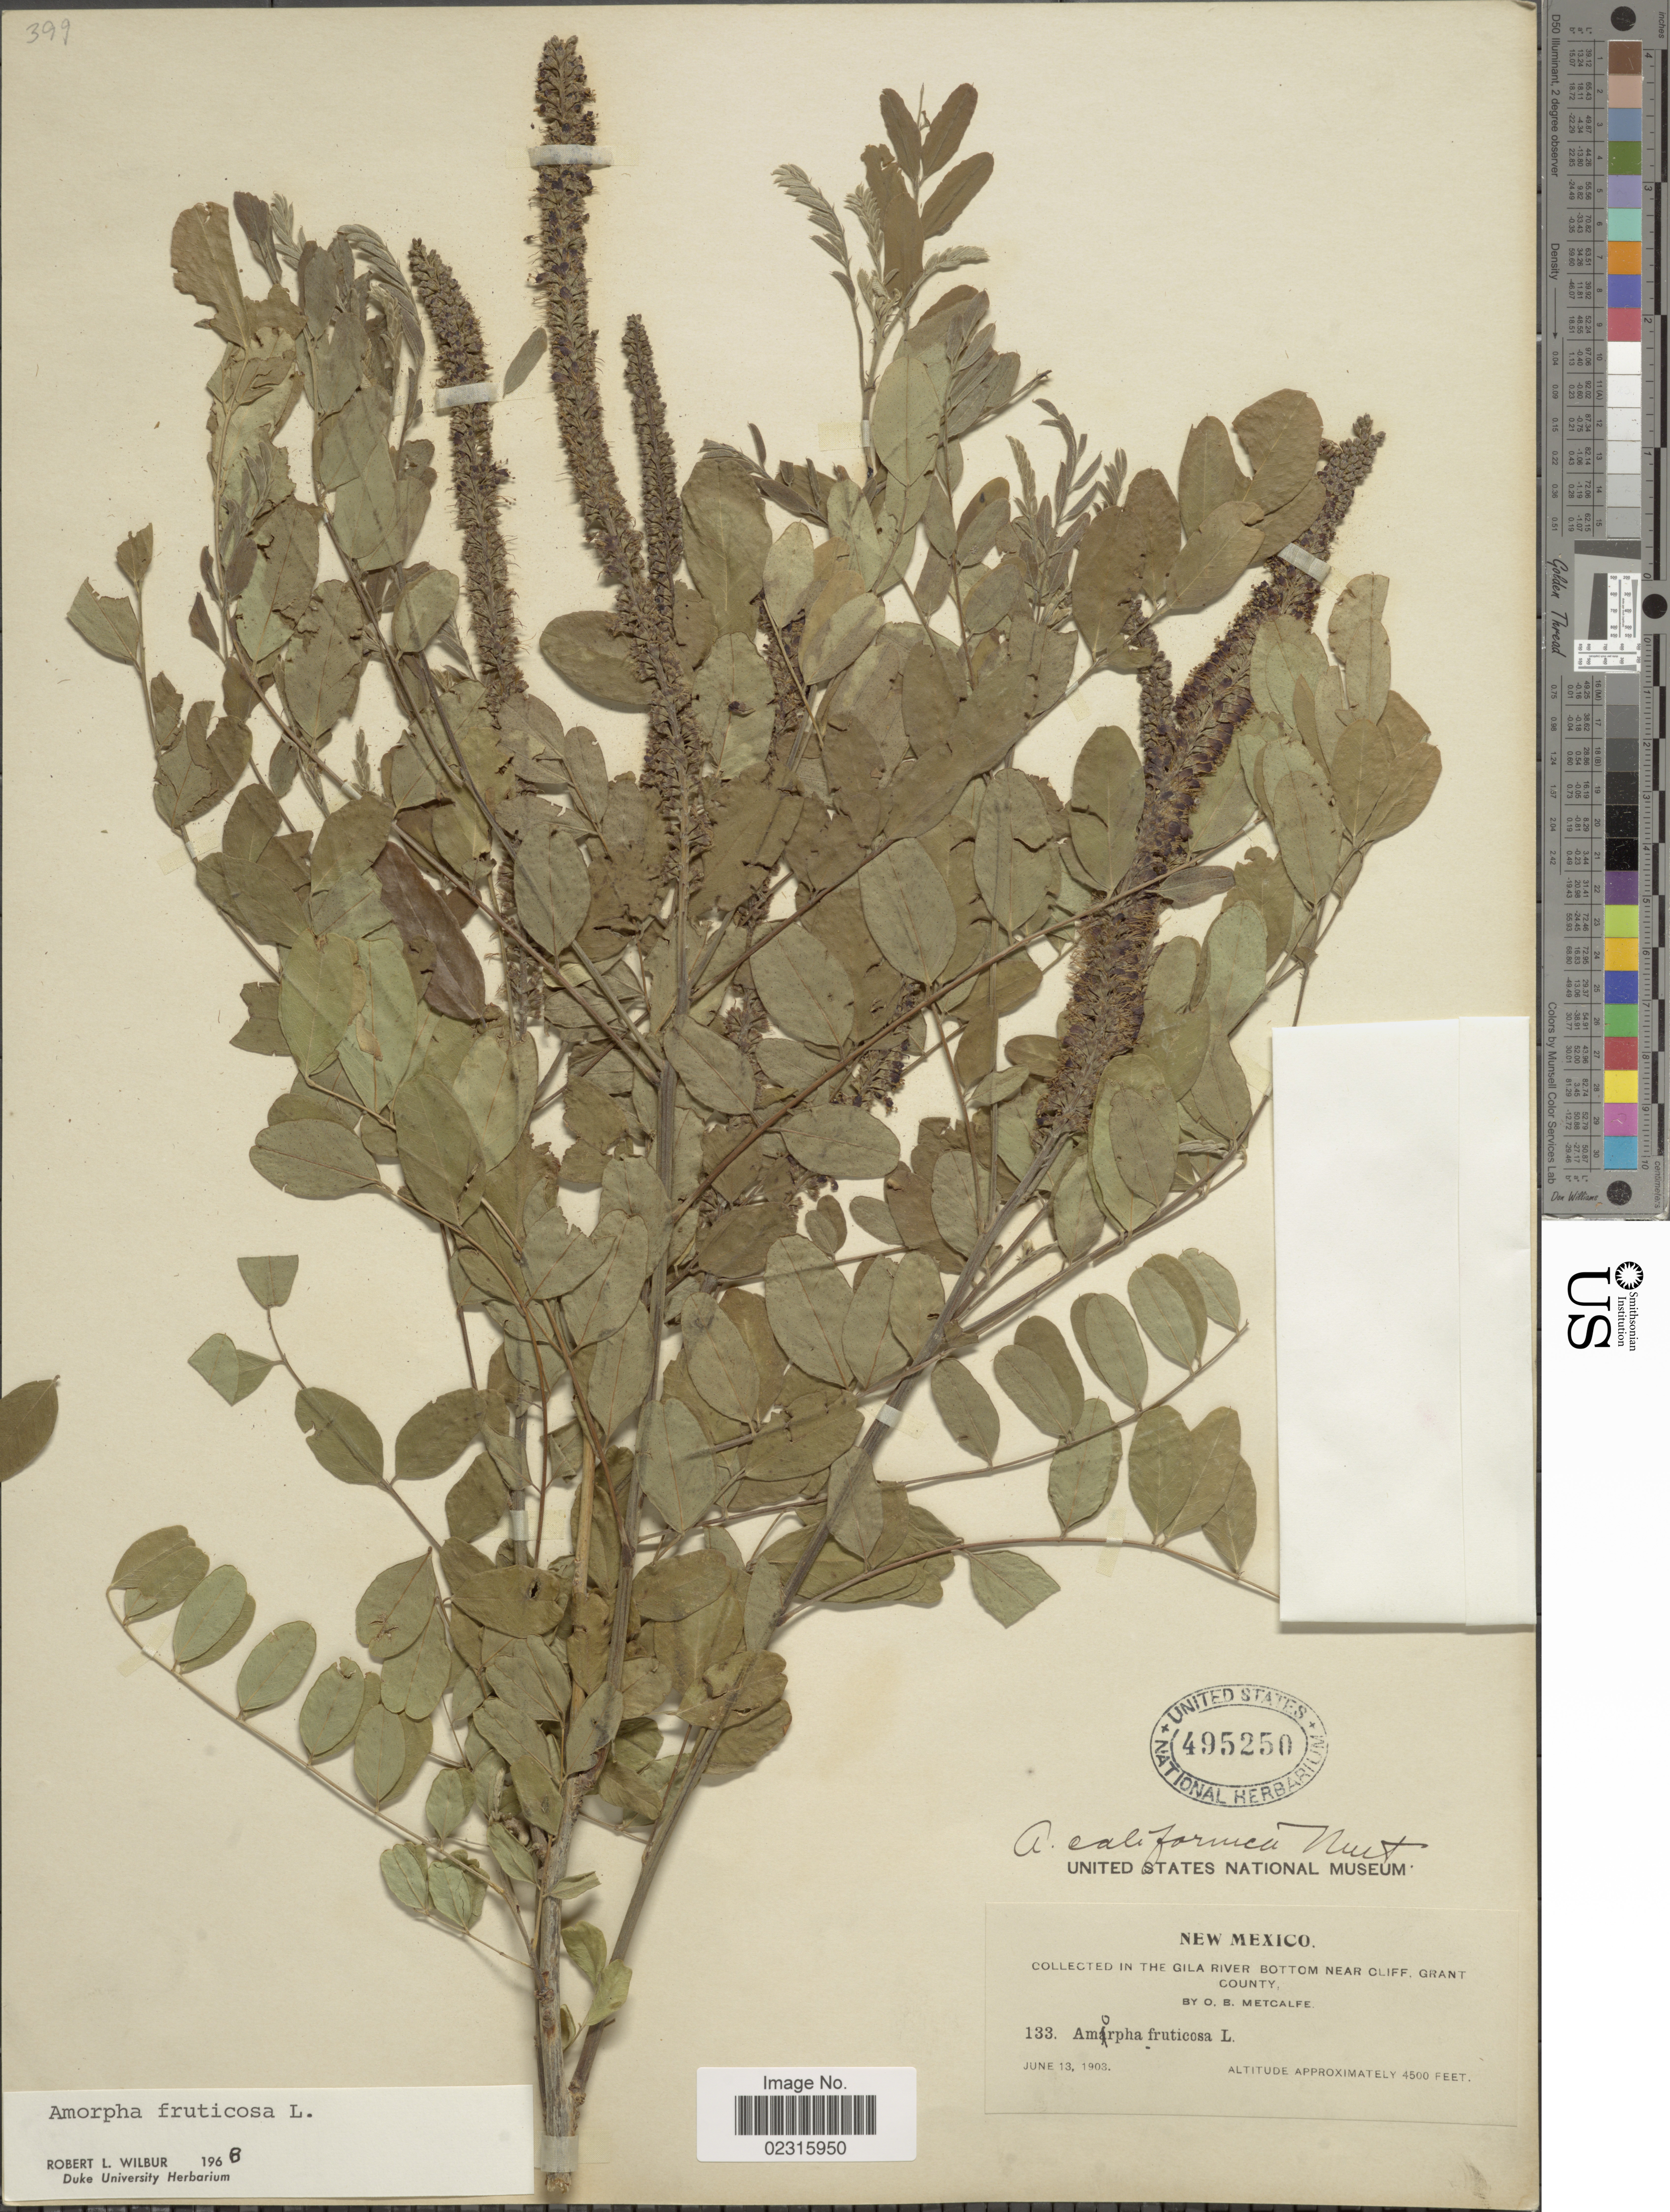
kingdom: Plantae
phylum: Tracheophyta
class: Magnoliopsida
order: Fabales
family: Fabaceae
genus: Amorpha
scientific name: Amorpha fruticosa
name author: L.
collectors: O. B. Metcalfe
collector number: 133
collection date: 1903-06-13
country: United States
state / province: New Mexico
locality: In the Gila River Bottom near Cliff, Grant County.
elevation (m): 1372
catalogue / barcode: US 495250